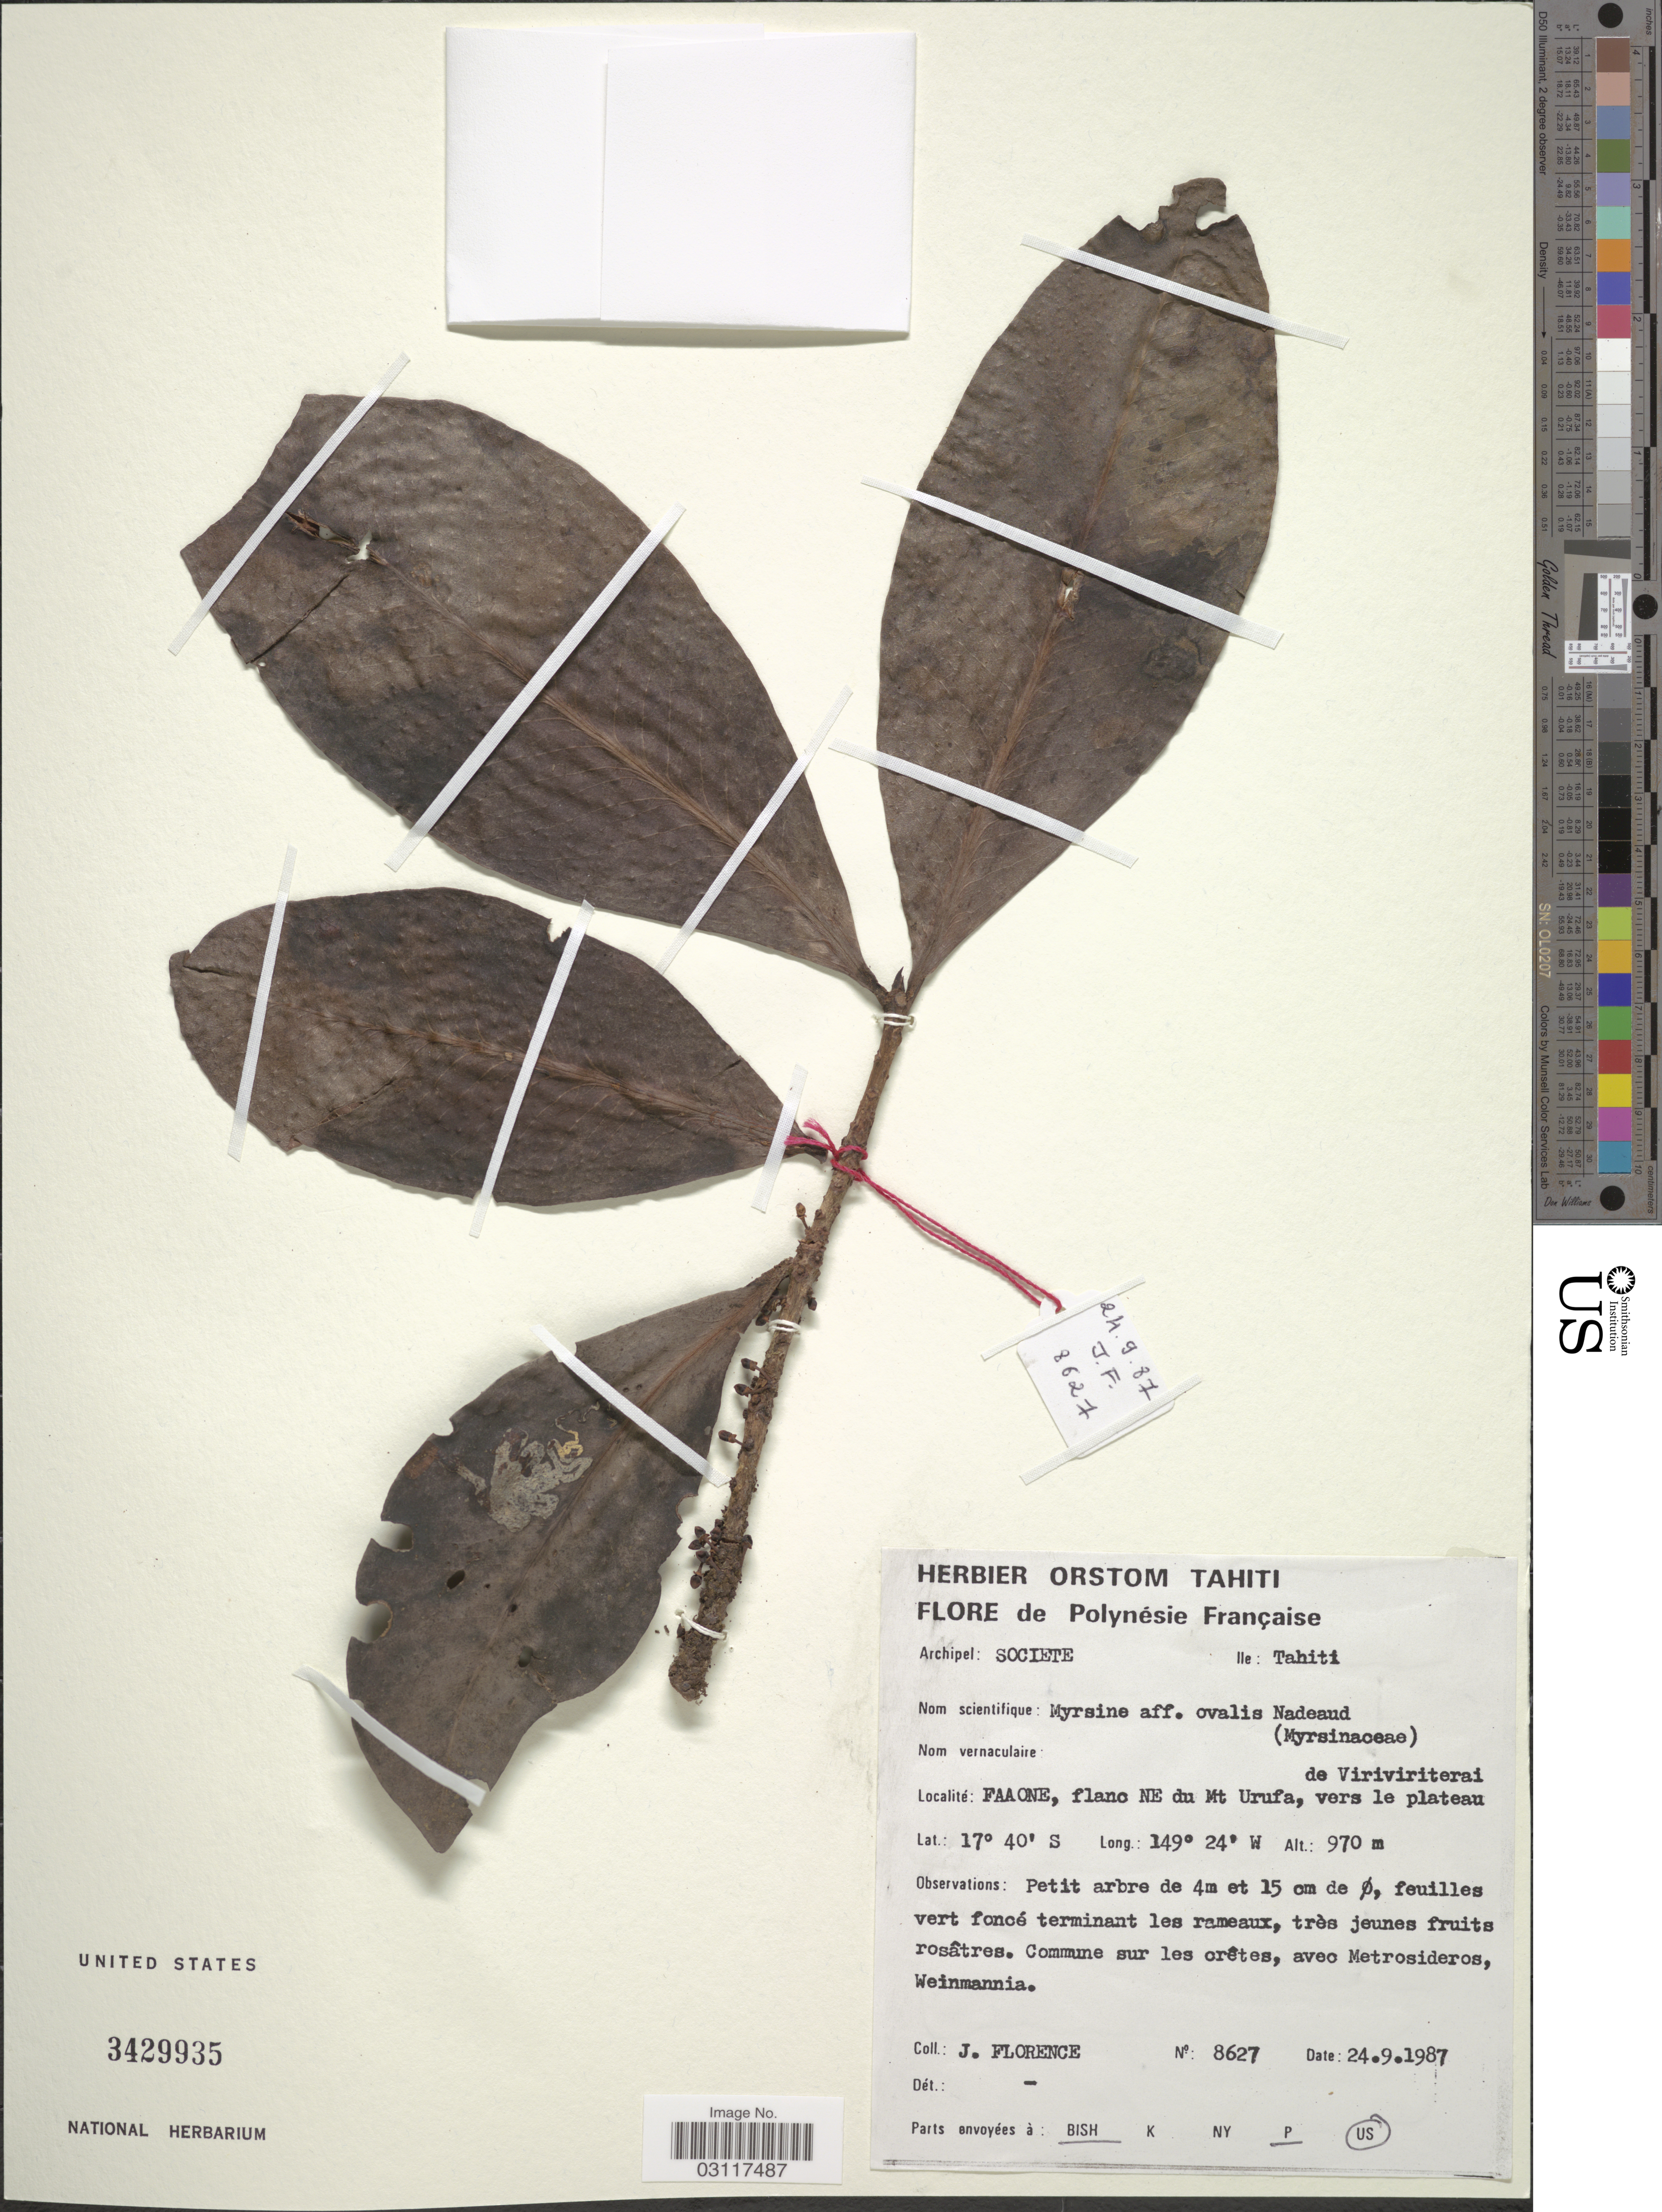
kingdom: Plantae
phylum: Tracheophyta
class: Magnoliopsida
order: Ericales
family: Primulaceae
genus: Myrsine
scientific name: Myrsine ovalis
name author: Nadeaud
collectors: J. Florence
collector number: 8627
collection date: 1987-09-24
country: French Polynesia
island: Tahiti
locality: Archipel: Societe, Ile: Tahiti, Faa One, flanc NE du Mt Urufa, vers le plateau de Viriviriterai.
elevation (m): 970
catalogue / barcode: US 3429935